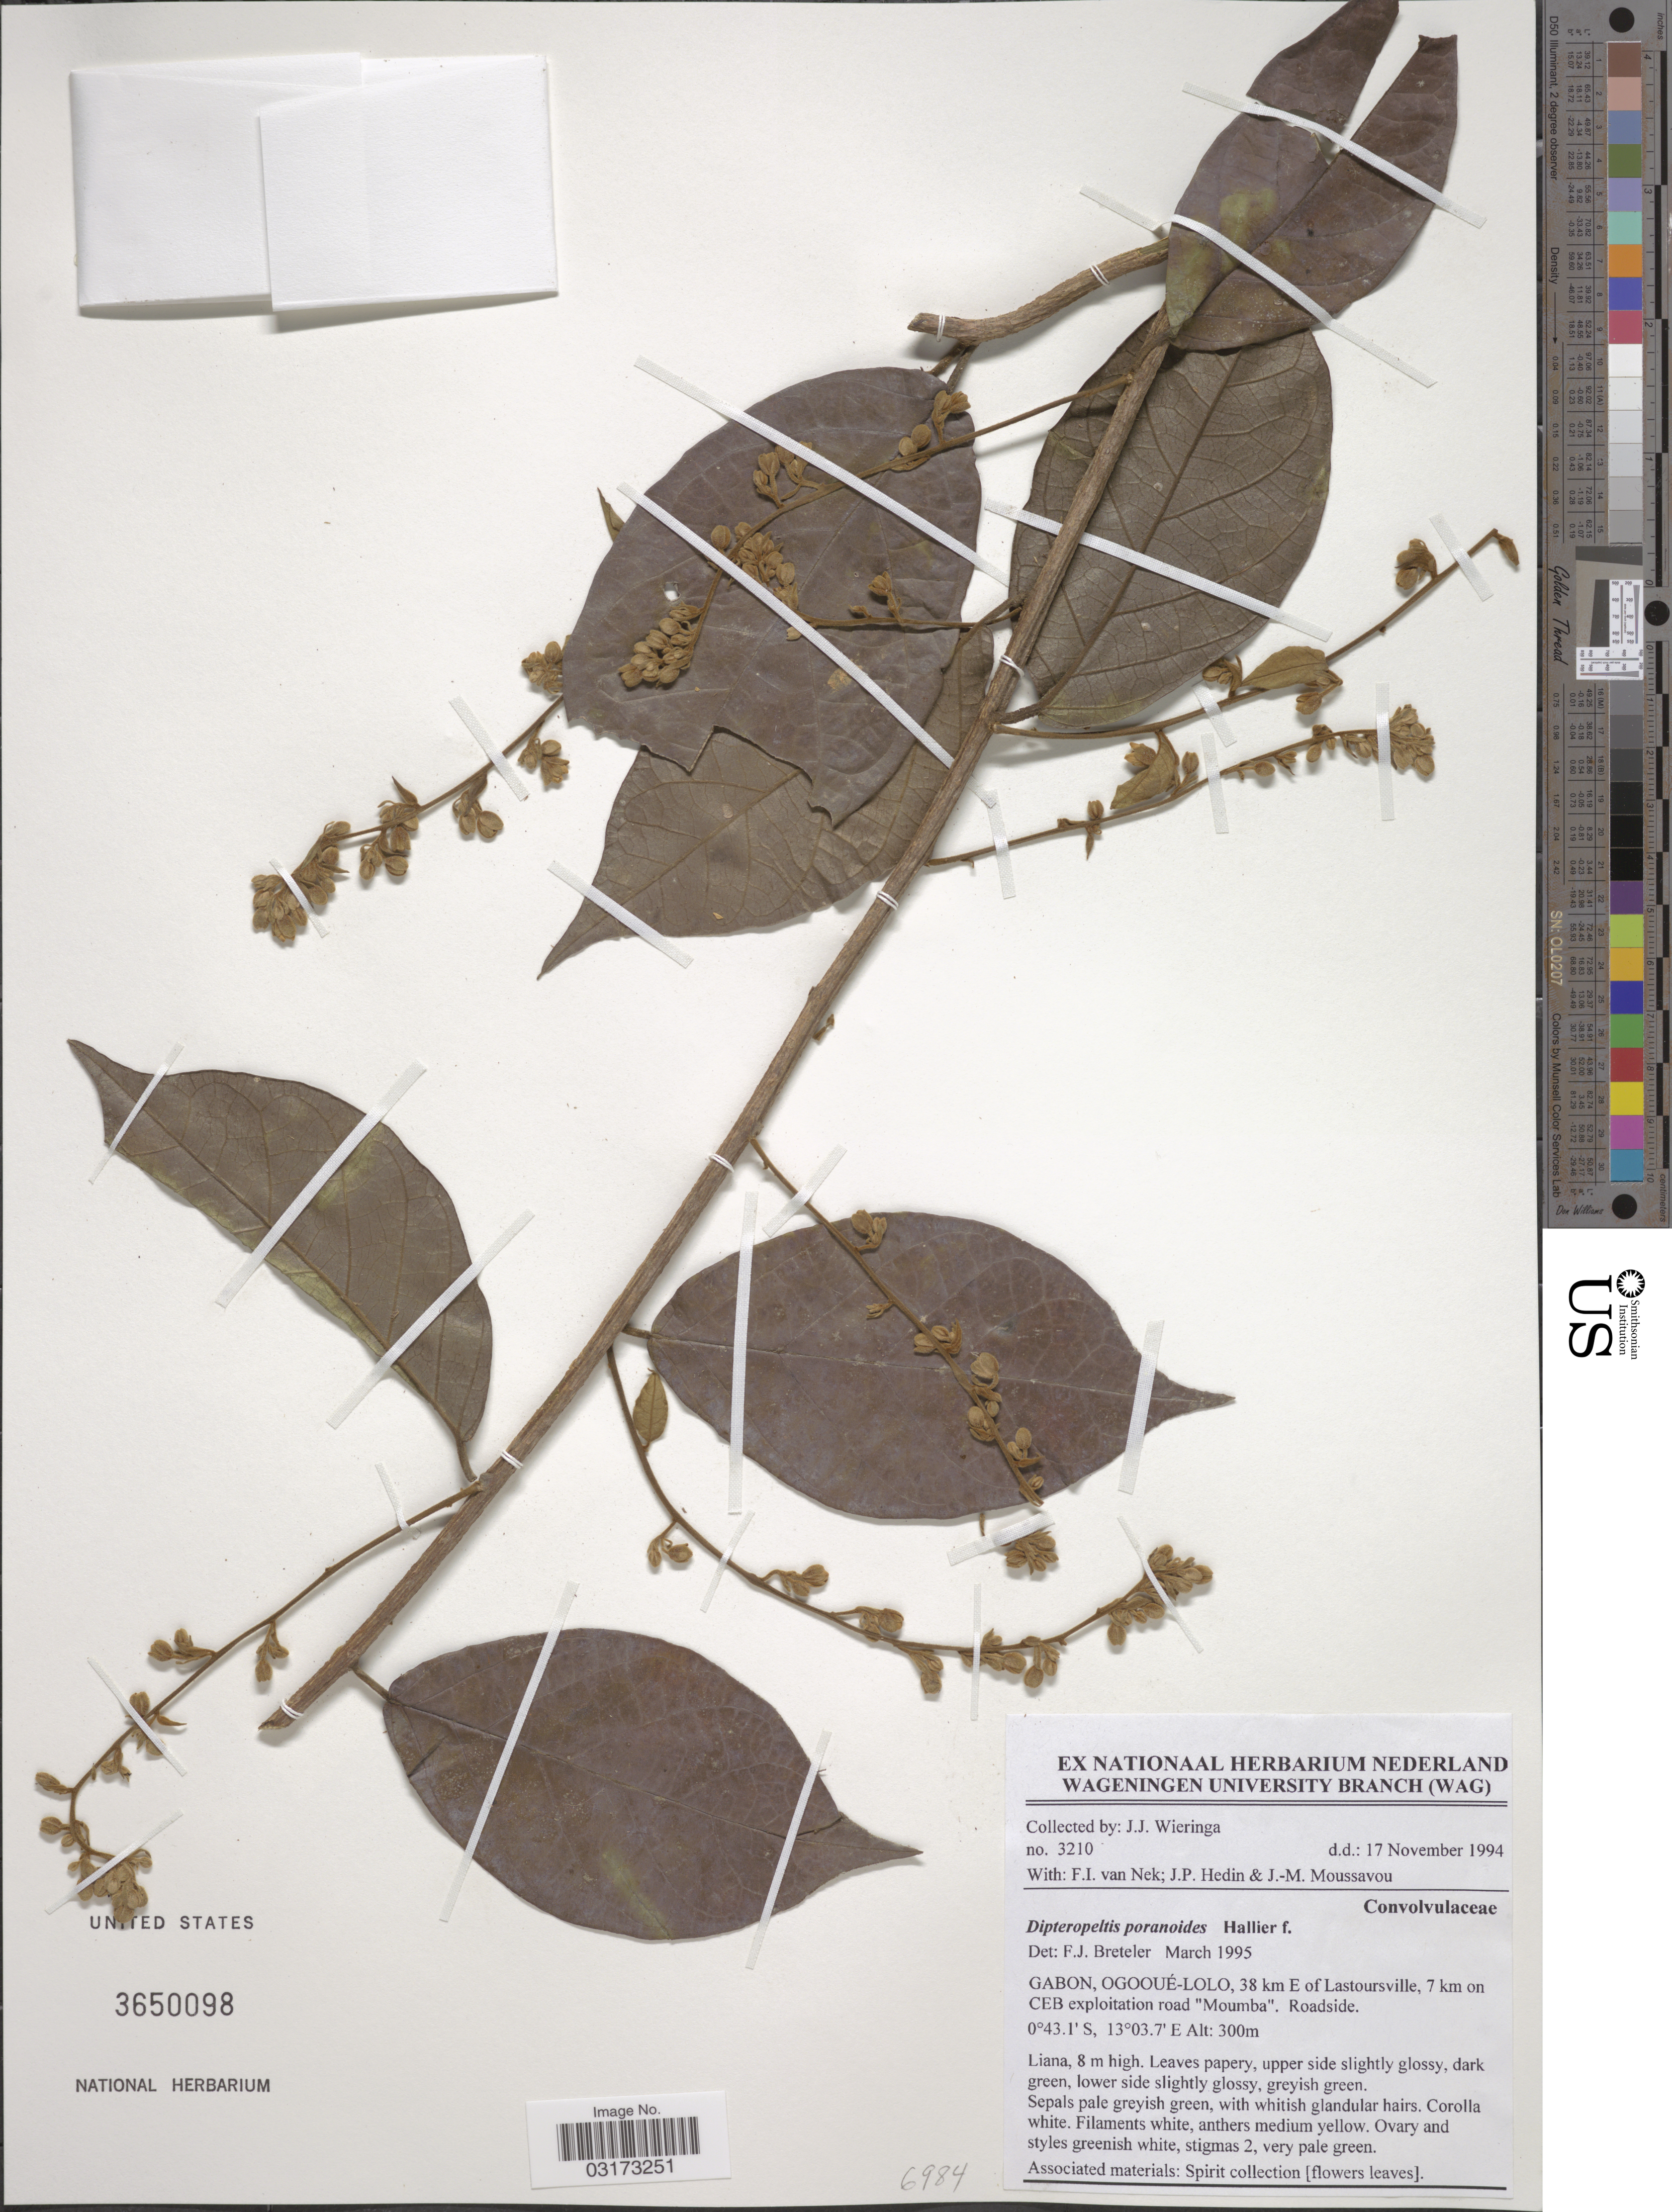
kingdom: Plantae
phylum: Tracheophyta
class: Magnoliopsida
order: Solanales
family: Convolvulaceae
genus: Dipteropeltis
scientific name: Dipteropeltis poranoides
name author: Hallier f.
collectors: J. Wieringa, F. van Nek, J. Hedin & J. Moussavou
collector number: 3210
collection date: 1994-11-17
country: Gabon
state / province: Ogooue-Lolo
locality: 38 km E of Lastoursville, 7 km CEB exploitation road "Moumba".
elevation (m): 300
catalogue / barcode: US 3650098